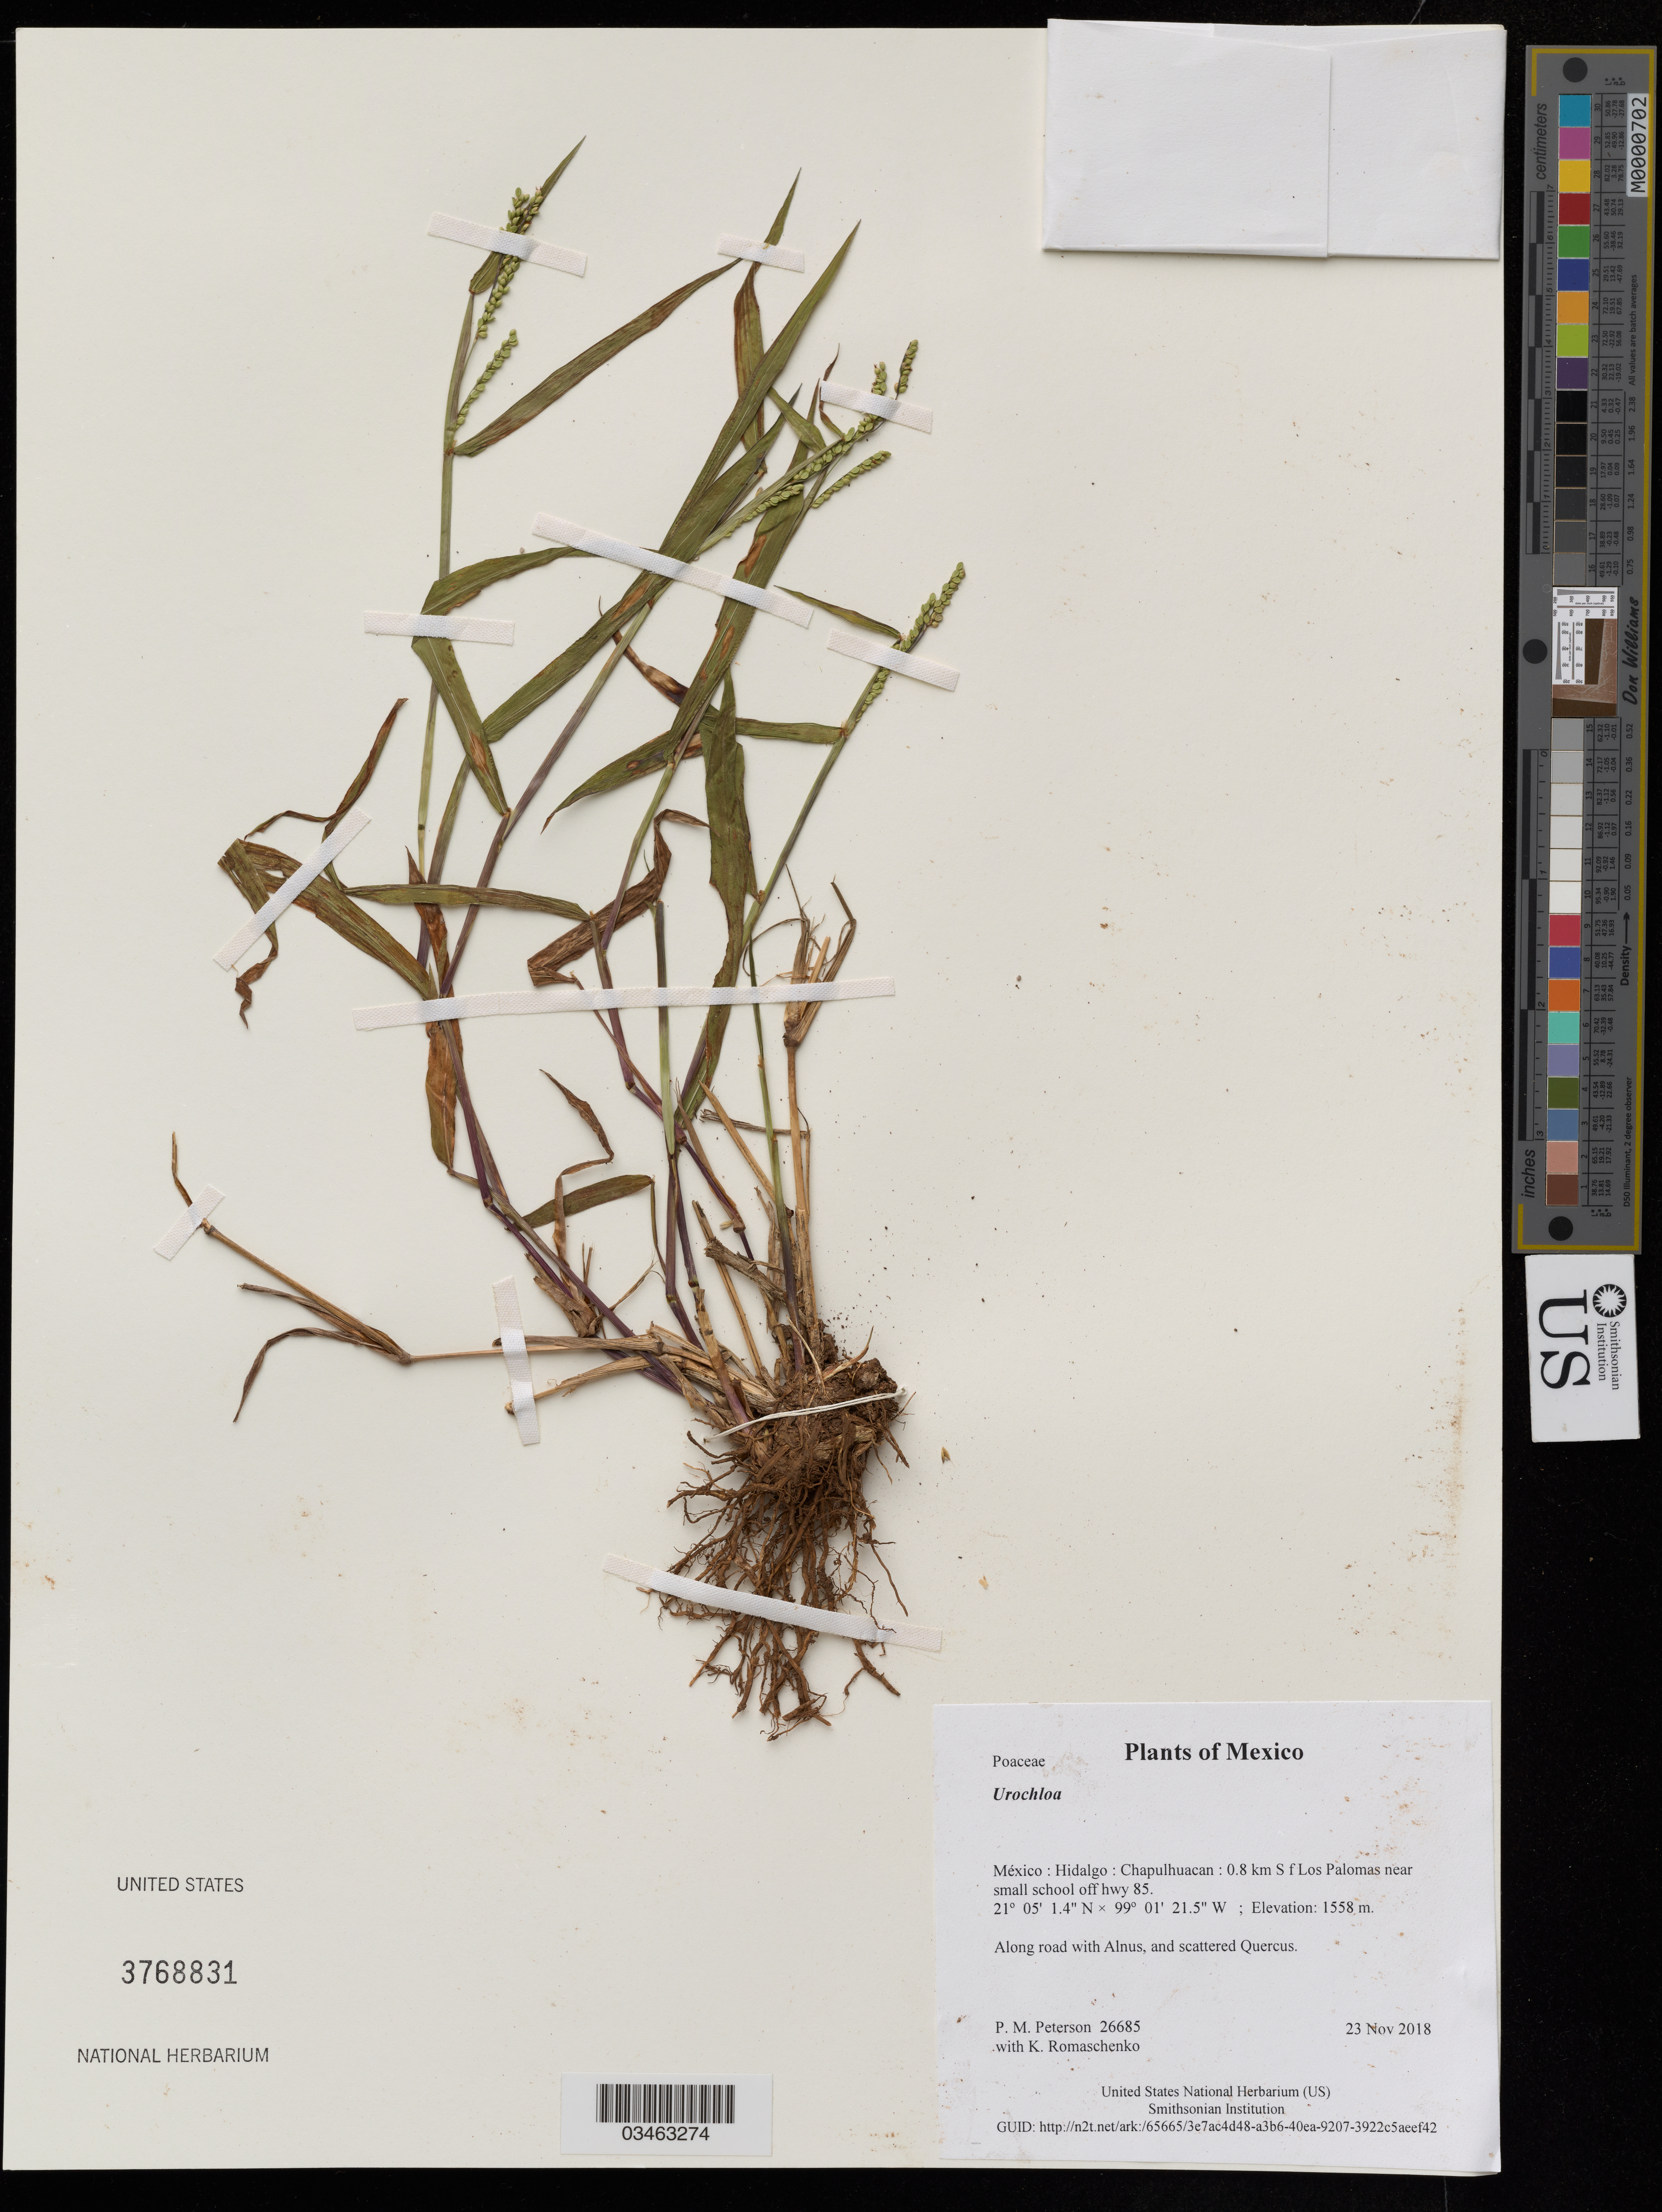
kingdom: Plantae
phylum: Tracheophyta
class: Liliopsida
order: Poales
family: Poaceae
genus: Urochloa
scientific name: Urochloa sp.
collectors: P. M. Peterson & K. Romaschenko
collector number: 26685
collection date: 2018-11-23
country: México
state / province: Hidalgo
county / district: Chapulhuacan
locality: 0.8 km S f Los Palomas near small school off hwy 85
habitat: Along road with Alnus, and scattered Quercus.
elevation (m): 1558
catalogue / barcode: US 3768831